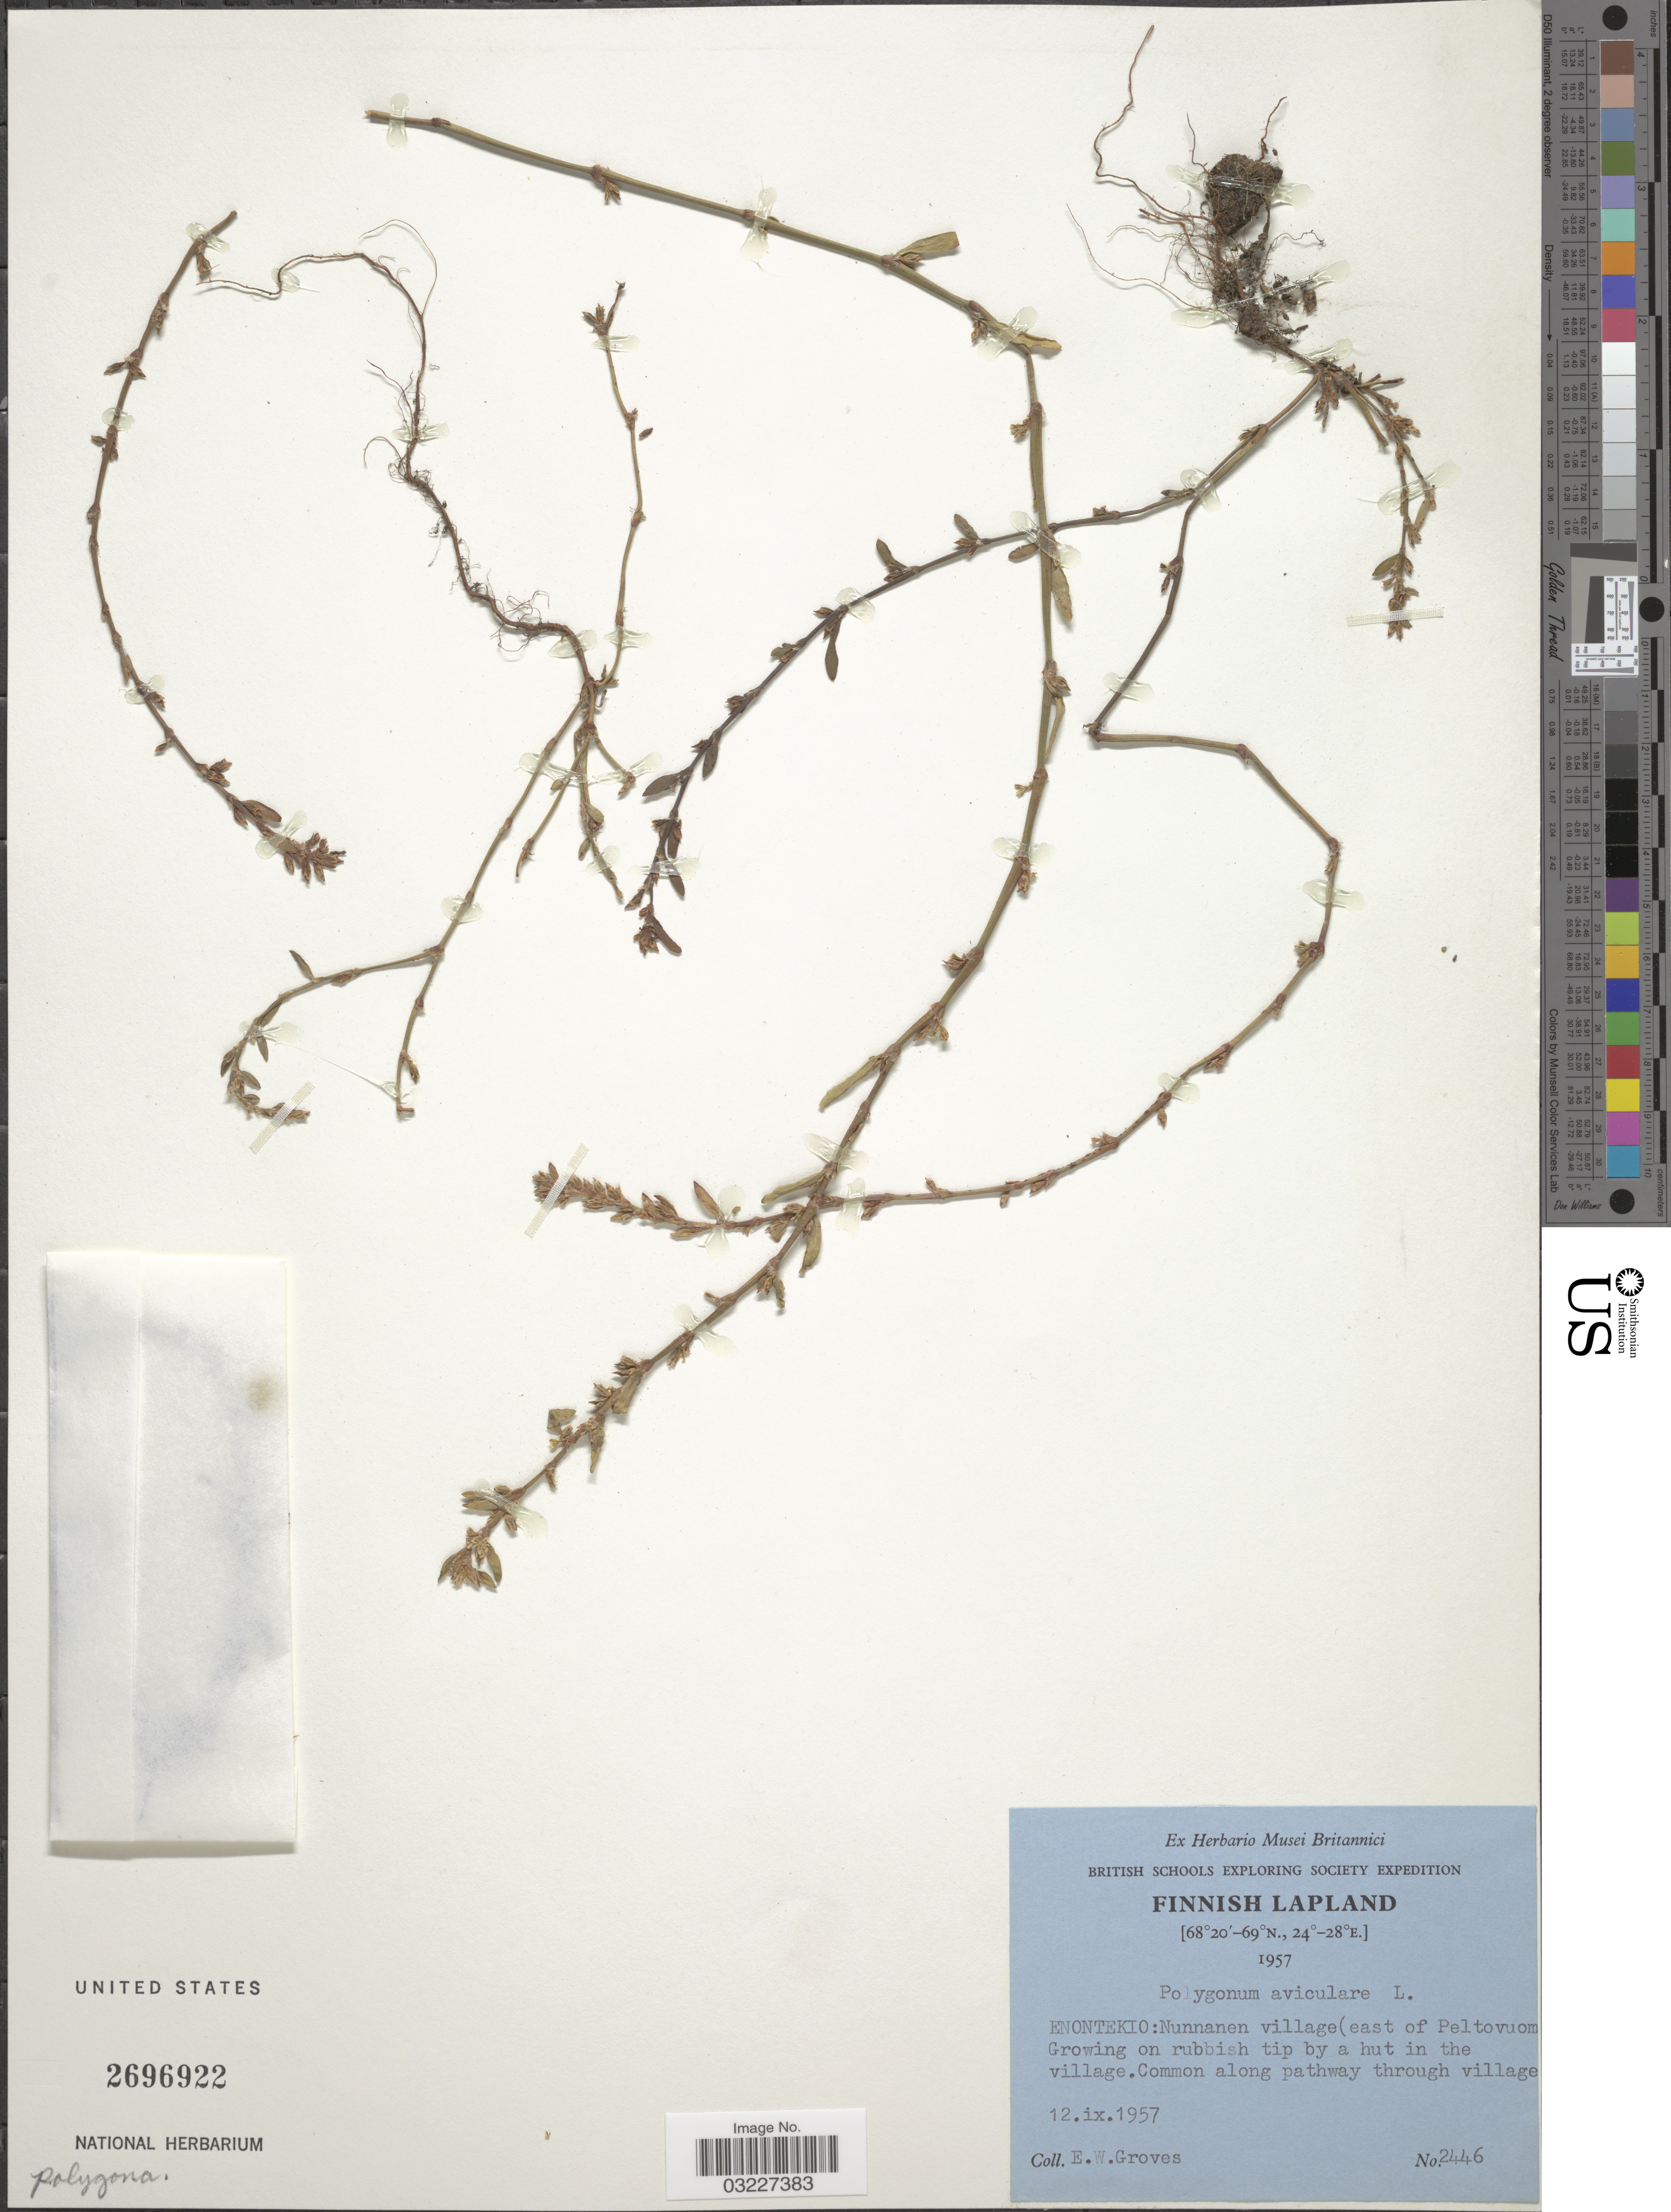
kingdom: Plantae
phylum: Tracheophyta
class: Magnoliopsida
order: Caryophyllales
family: Polygonaceae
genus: Polygonum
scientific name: Polygonum aviculare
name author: L.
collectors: E. Groves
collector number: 2446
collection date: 1957-09-12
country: Finland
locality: Finnish Lapland. Enontekio: Nunnanen village (east of Peltovuom) Growing on rubbish tip by a hut in the village.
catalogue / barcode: US 2696922